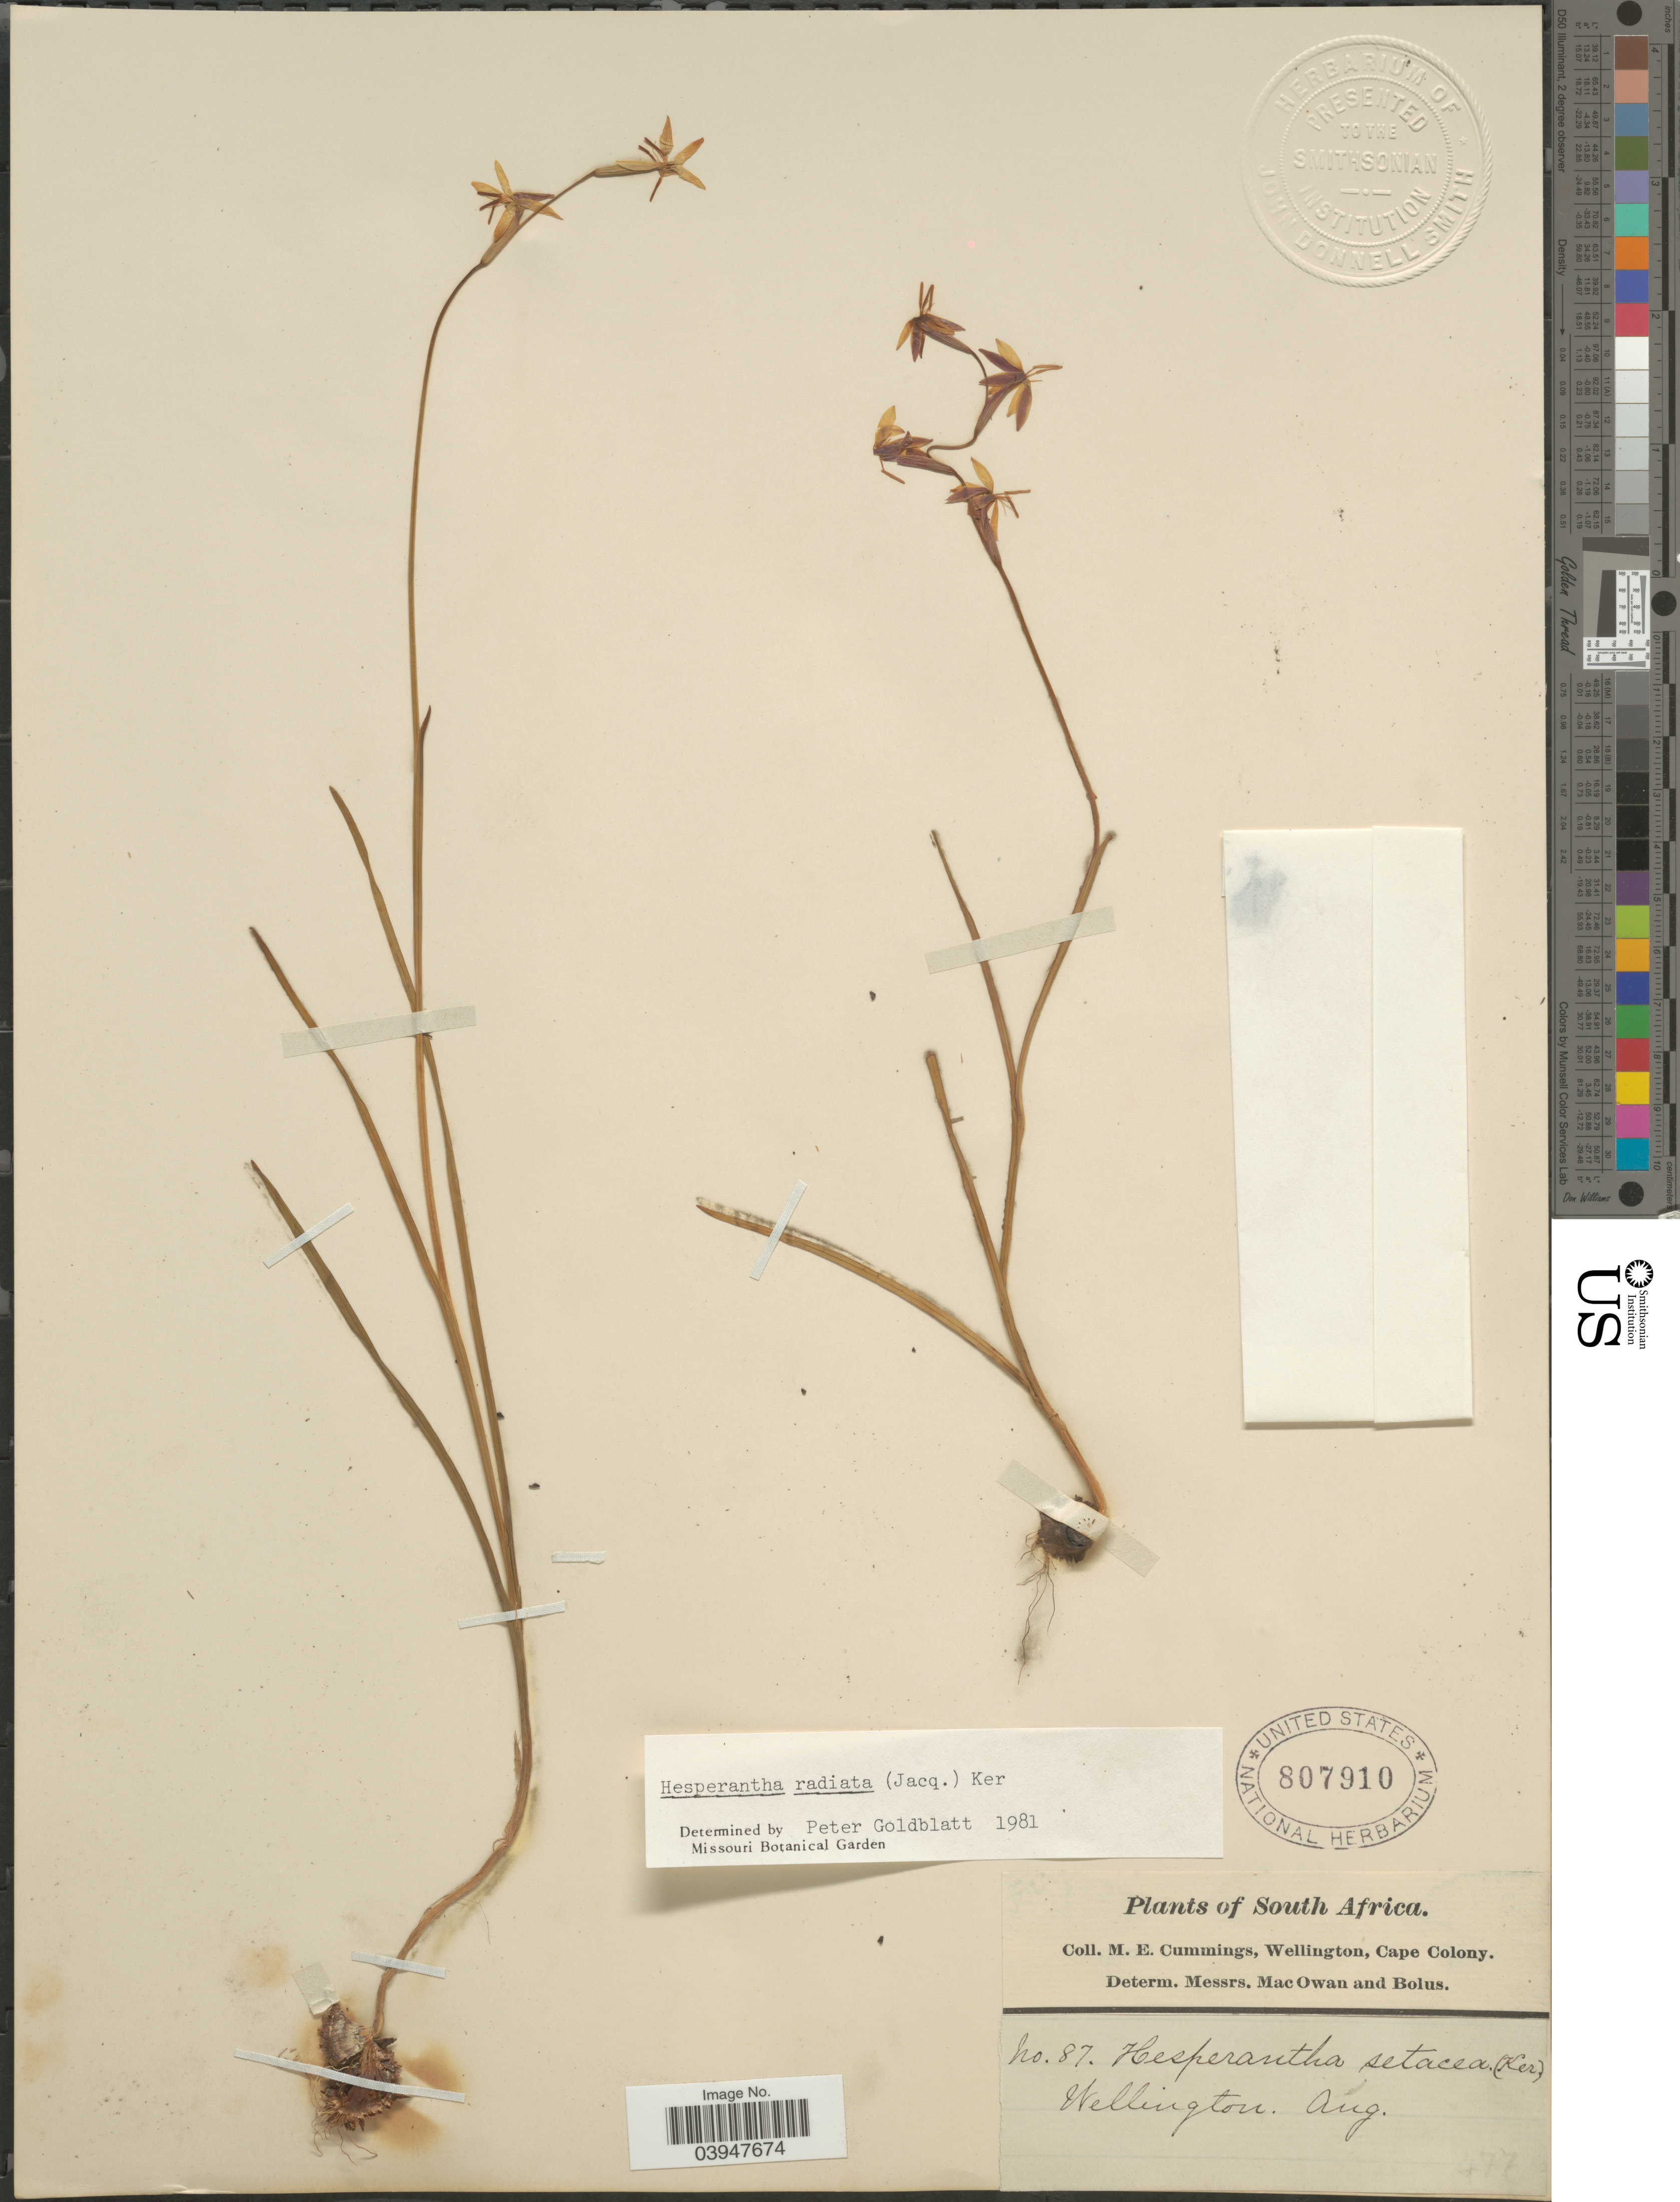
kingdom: Plantae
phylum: Tracheophyta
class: Liliopsida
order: Asparagales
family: Iridaceae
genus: Hesperantha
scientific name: Hesperantha radiata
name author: Ker Gawl.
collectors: M. E. Cummings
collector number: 87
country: South Africa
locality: Wellington.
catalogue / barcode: US 807910